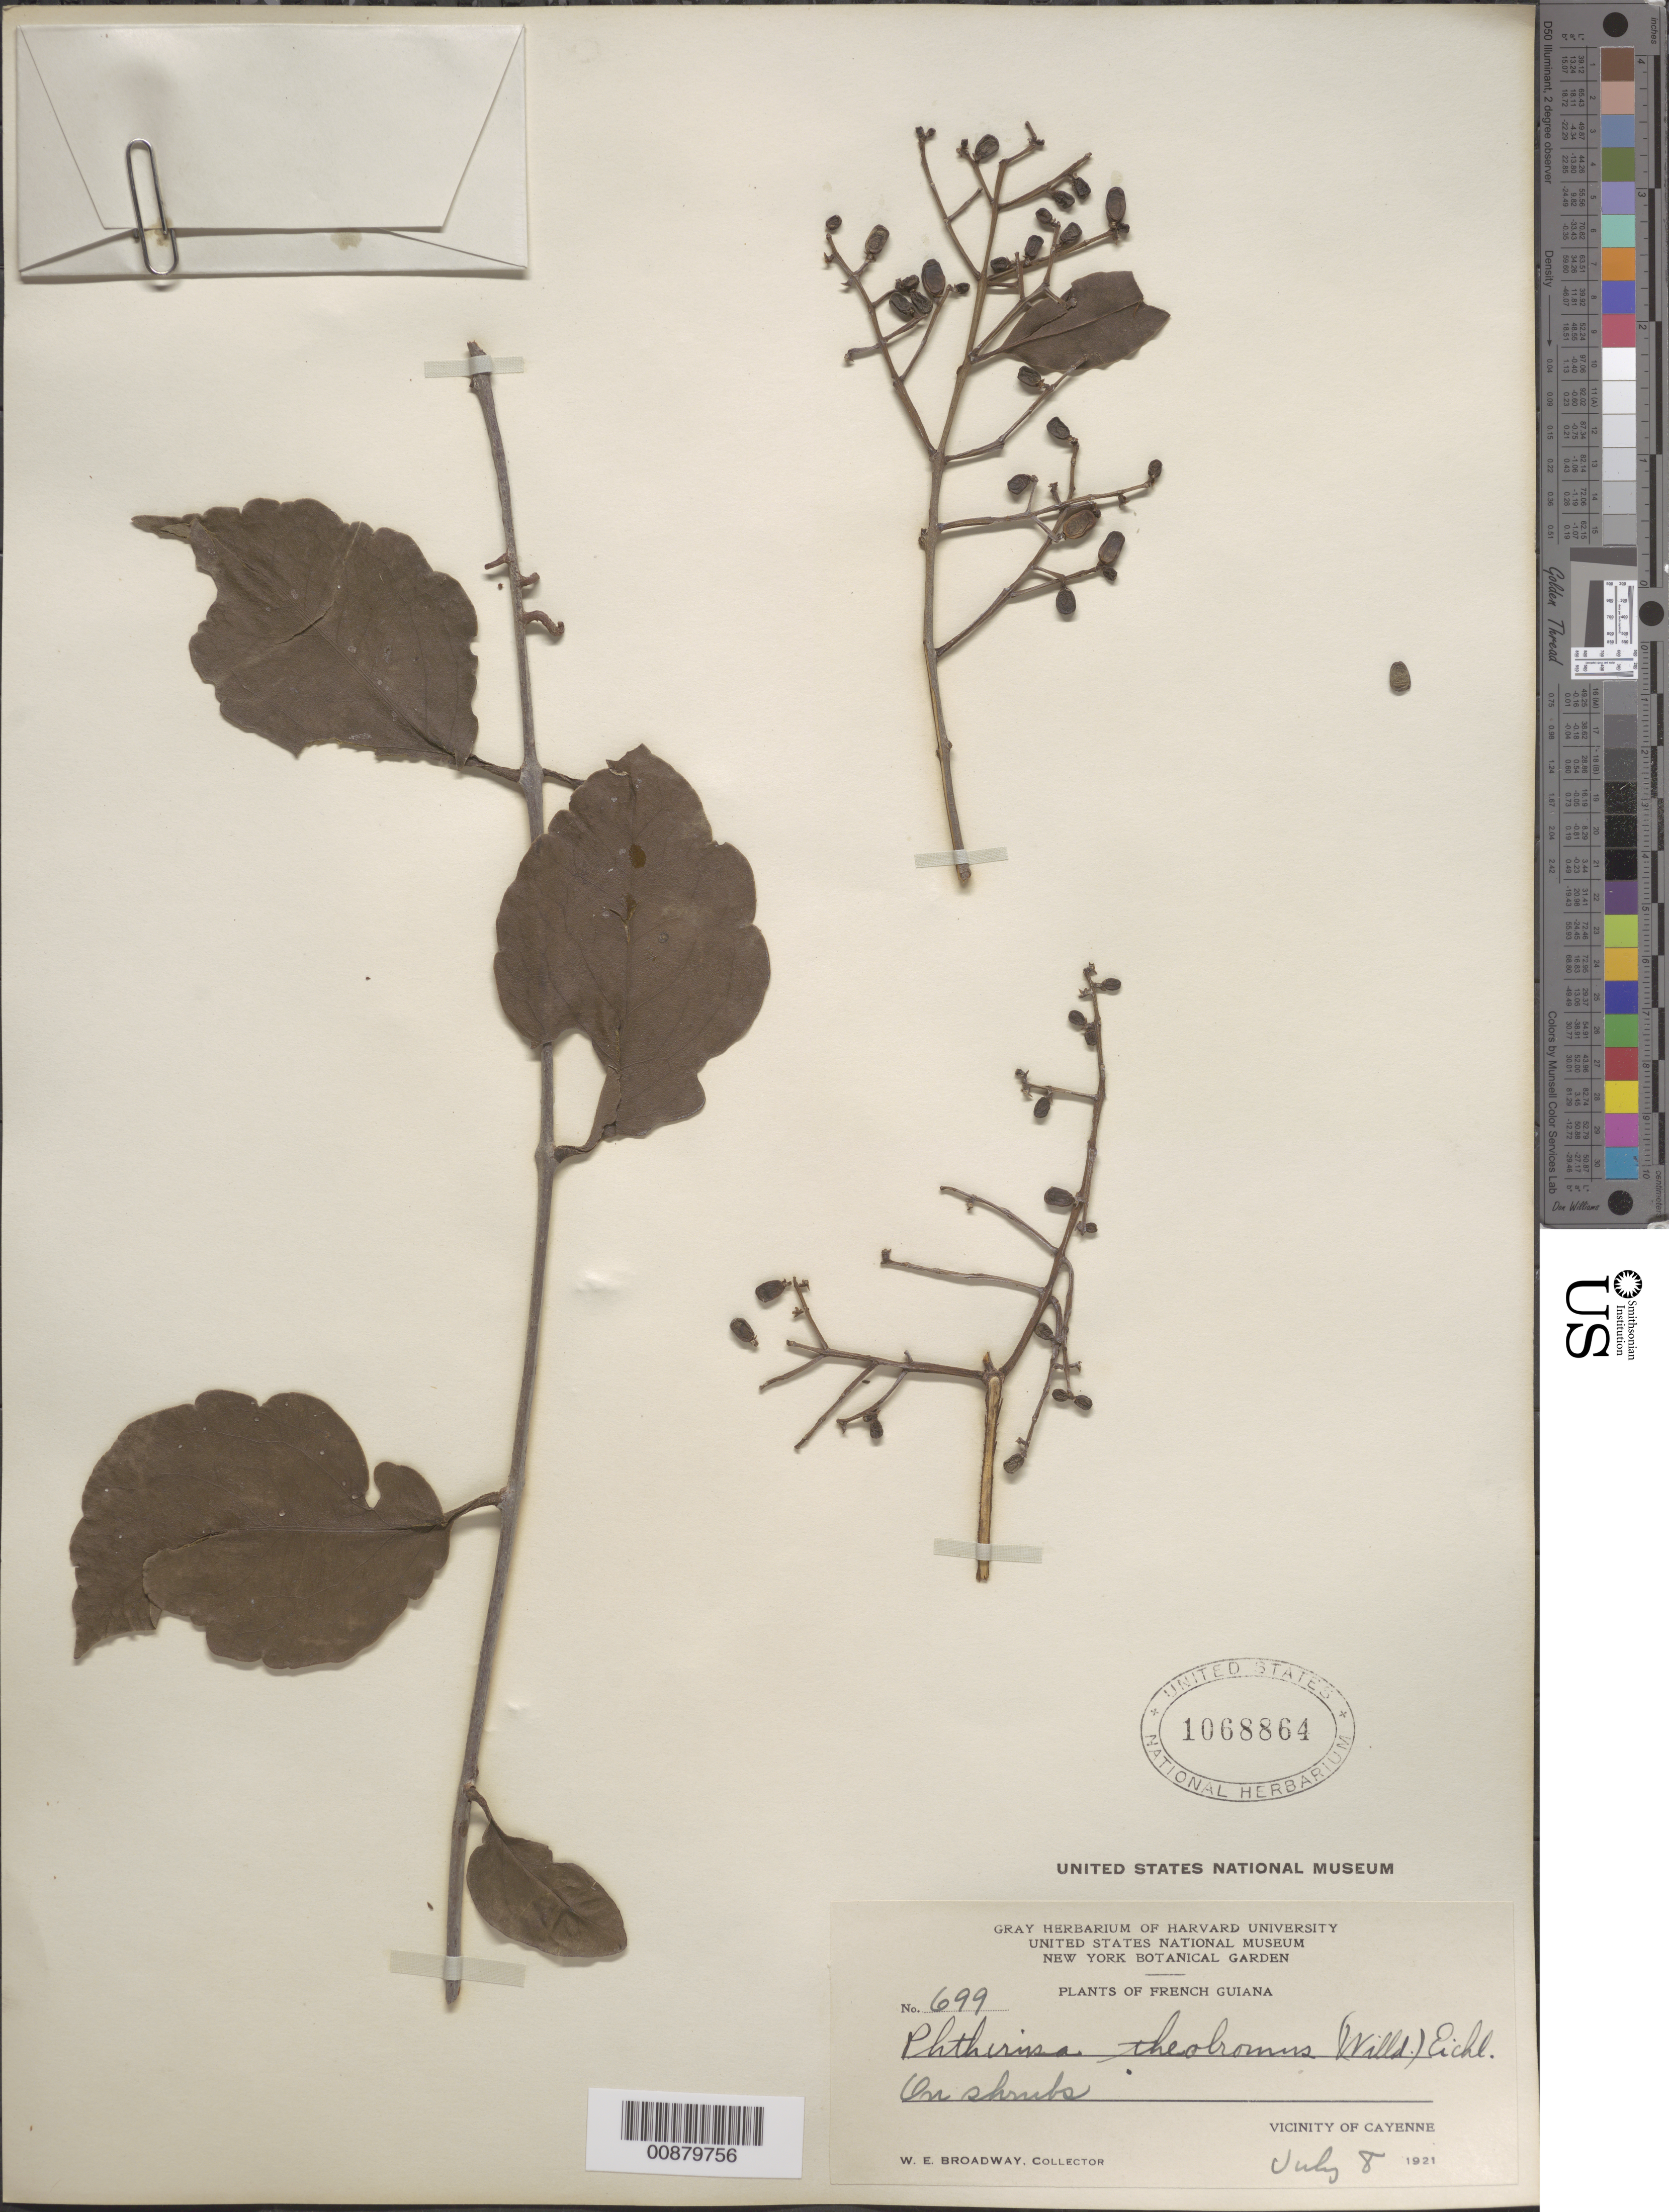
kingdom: Plantae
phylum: Tracheophyta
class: Magnoliopsida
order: Santalales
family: Loranthaceae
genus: Phthirusa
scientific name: Phthirusa stelis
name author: (L.) Kuijt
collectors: W. E. Broadway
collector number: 699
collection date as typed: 8-Jul-21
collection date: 1921-07-08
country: French Guiana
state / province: Cayenne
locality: Cayenne, vic.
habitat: On shrubs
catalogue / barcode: US 1068864